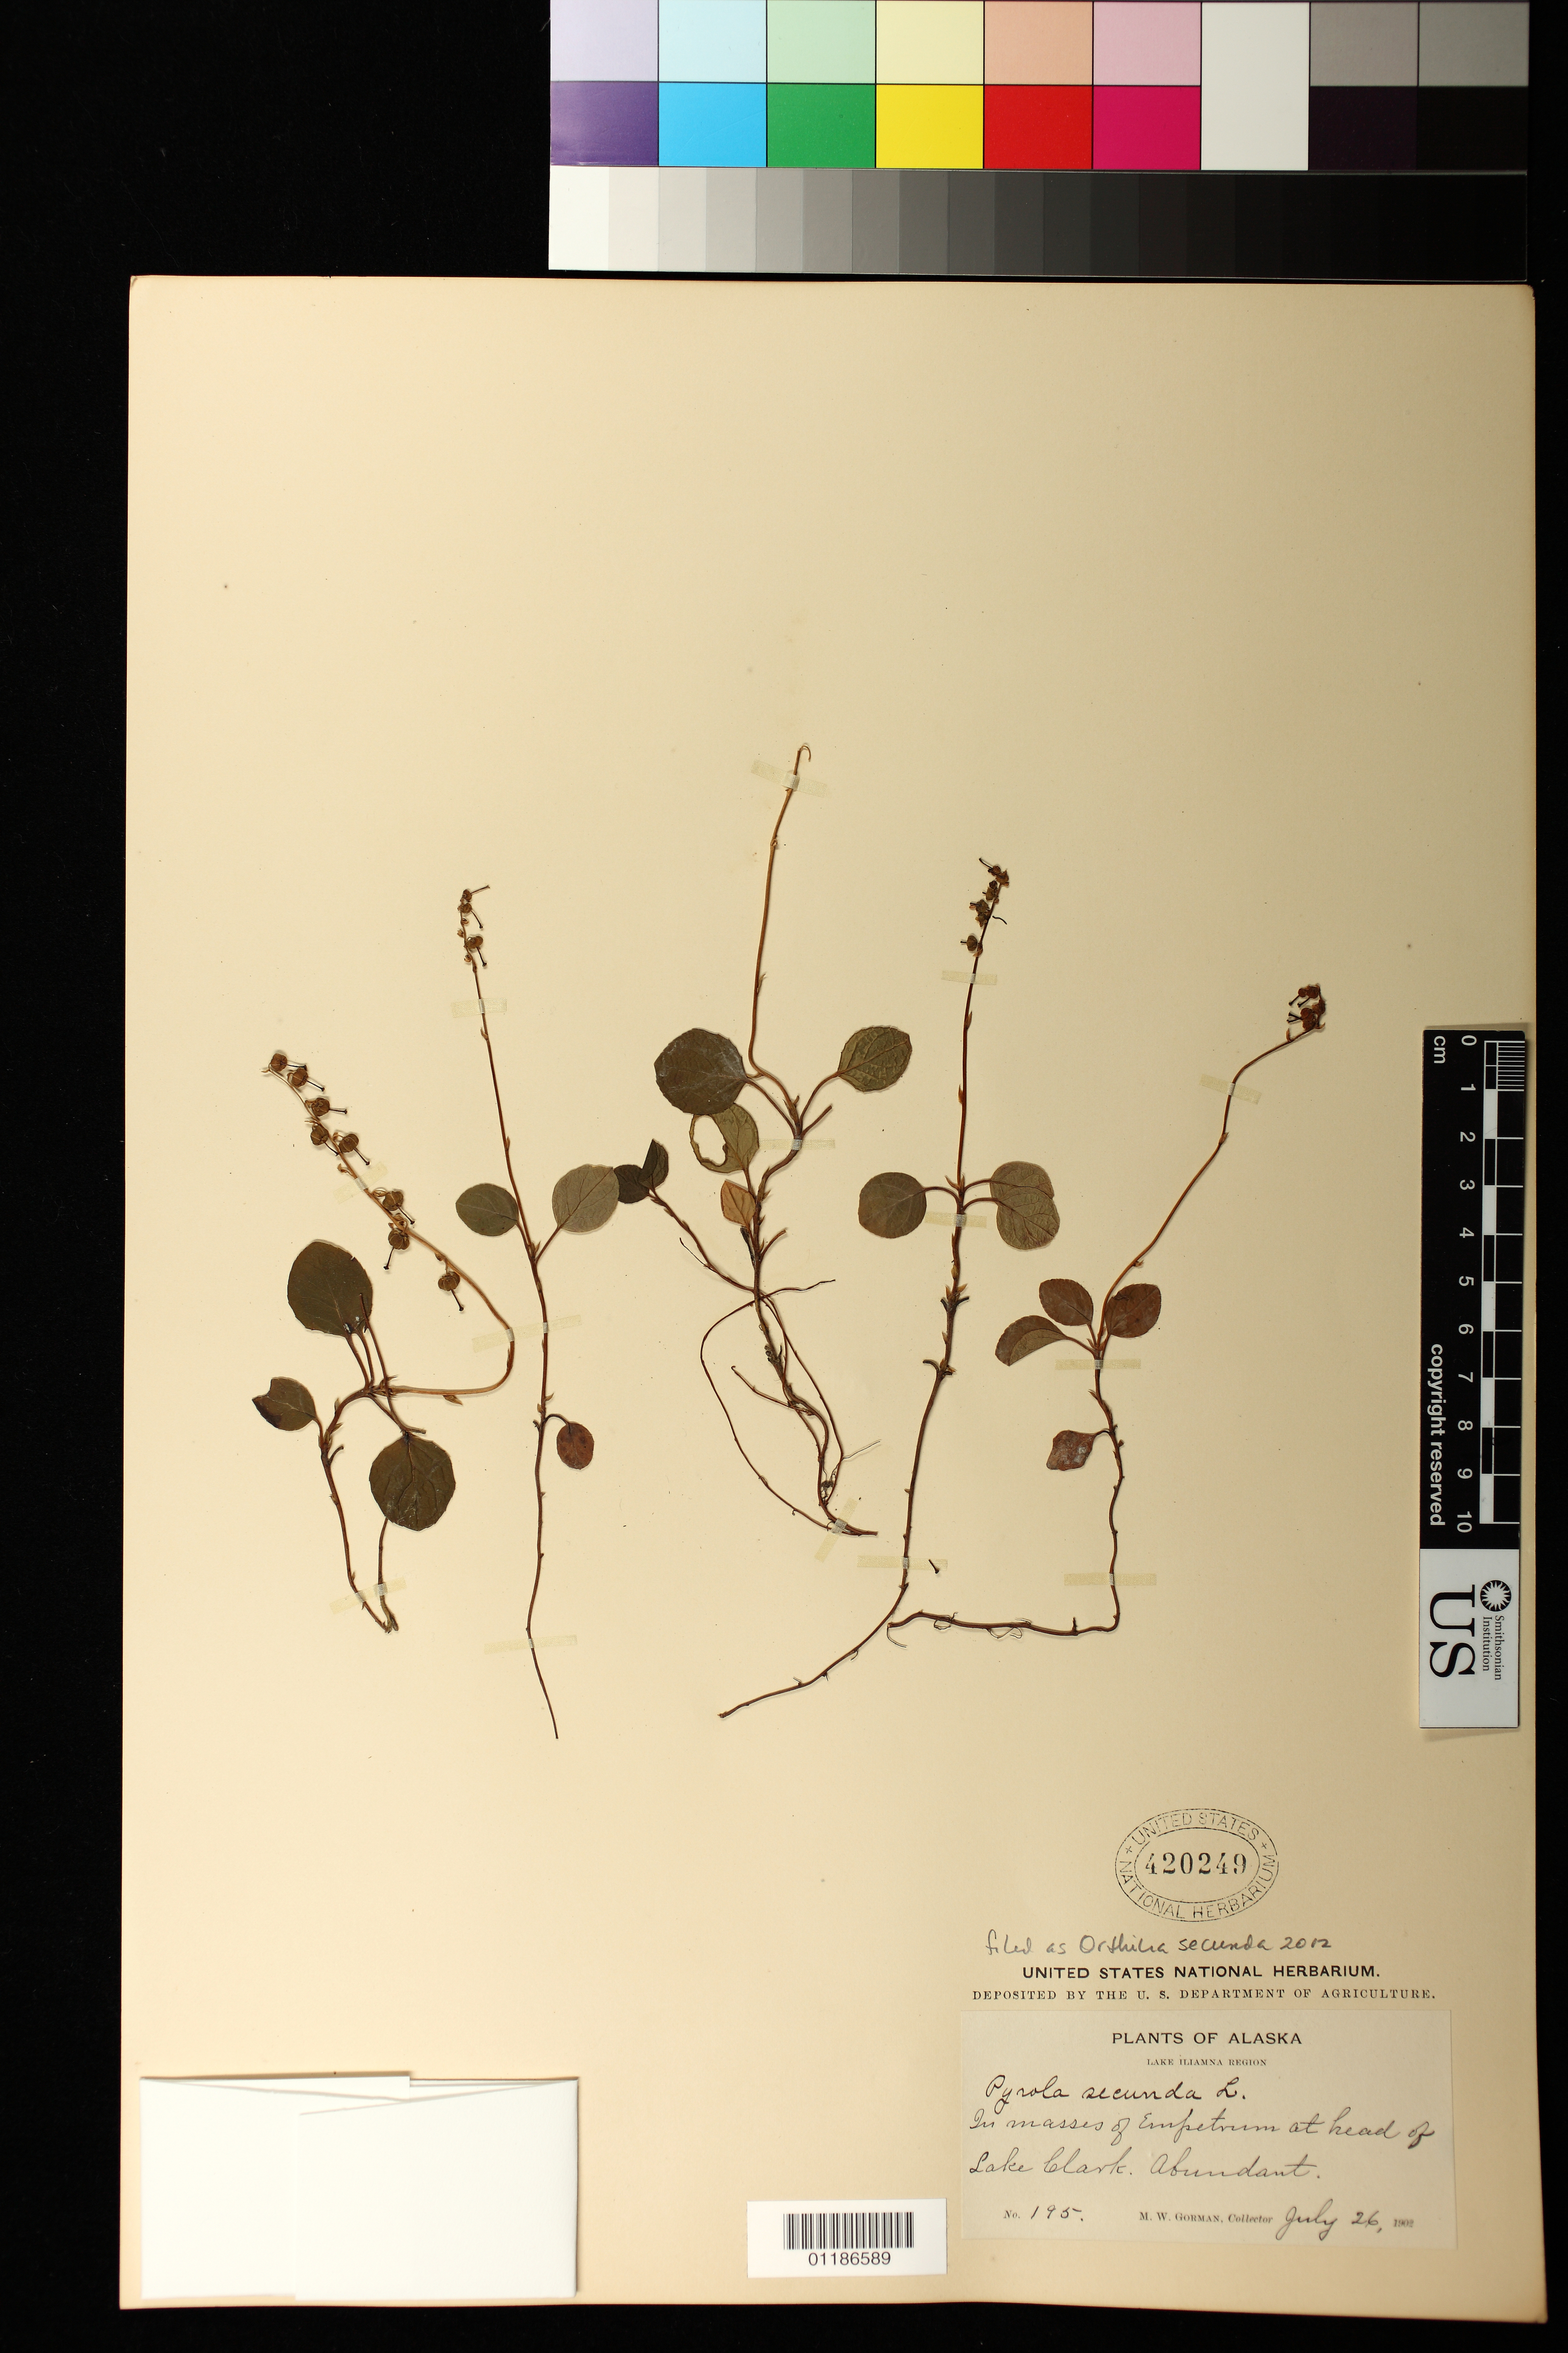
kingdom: Plantae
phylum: Tracheophyta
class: Magnoliopsida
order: Ericales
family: Ericaceae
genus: Orthilia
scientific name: Orthilia secunda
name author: (L.) House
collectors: M. W. Gorman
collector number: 195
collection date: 1902-07-26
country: United States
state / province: Alaska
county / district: Lake and Peninsula Borough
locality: In masses of Empetrum at head of Lake Clark.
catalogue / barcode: US 420249